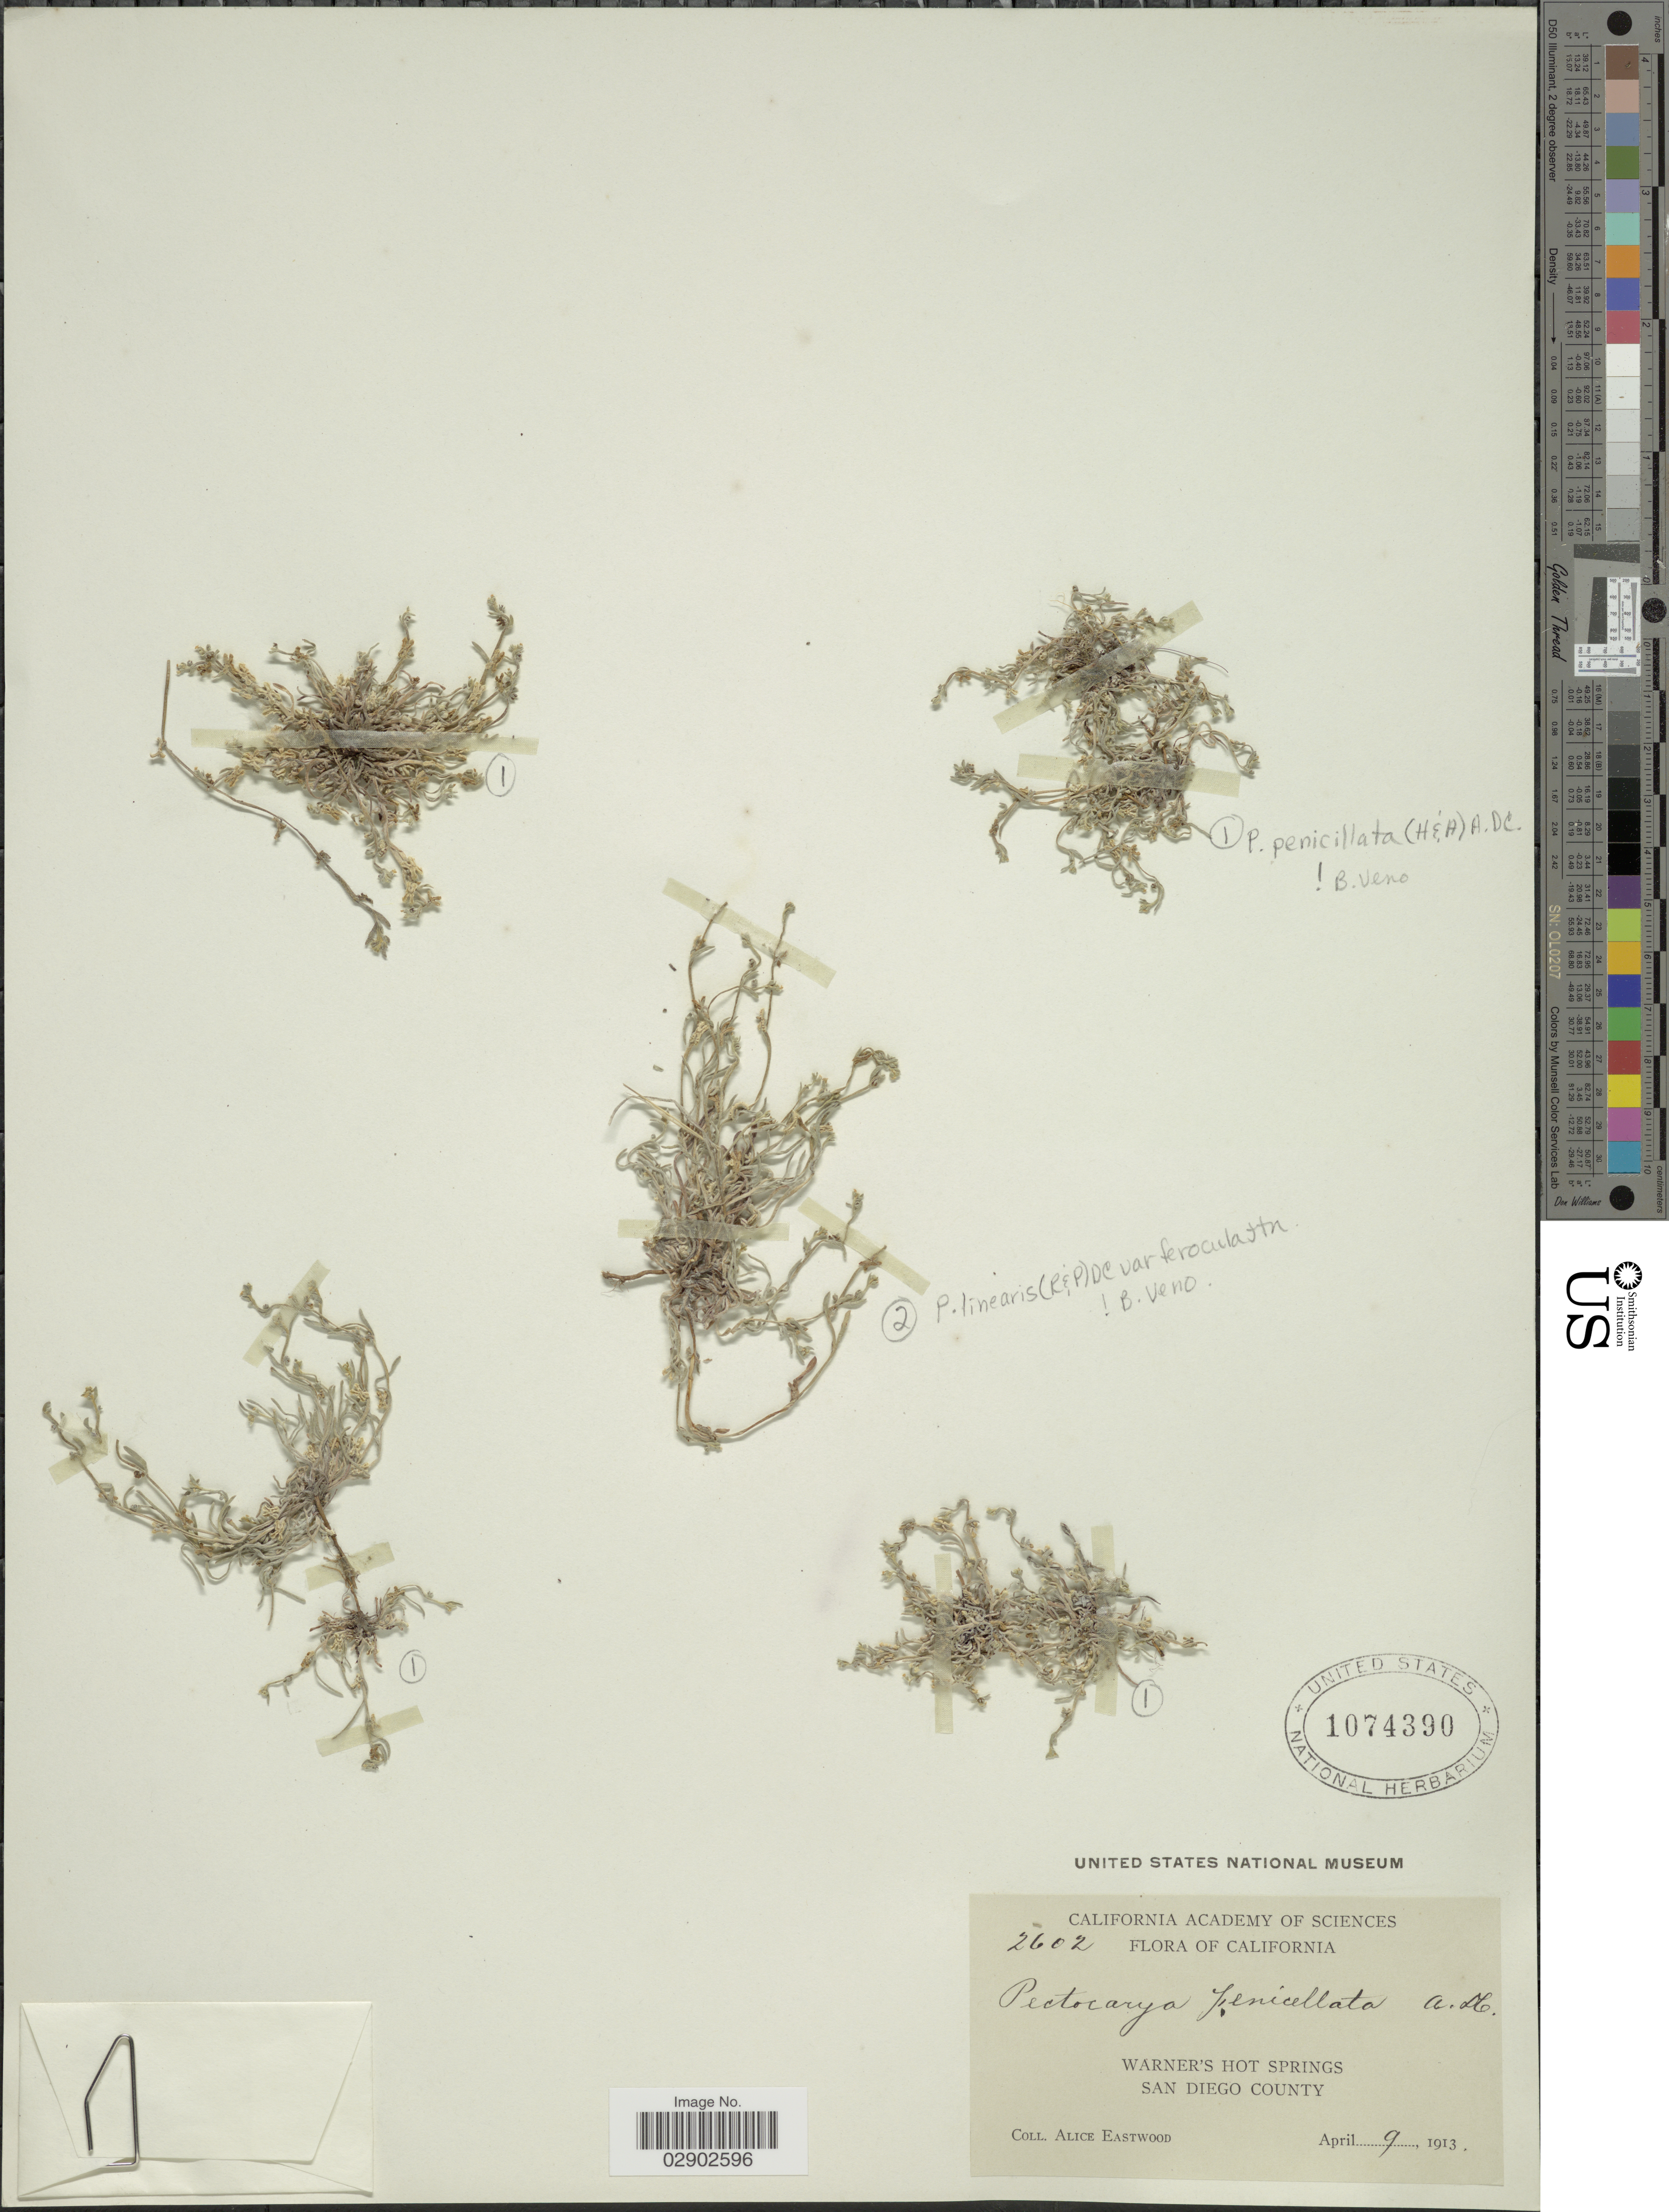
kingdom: Plantae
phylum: Tracheophyta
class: Magnoliopsida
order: Boraginales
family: Boraginaceae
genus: Pectocarya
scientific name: Pectocarya linearis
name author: (Ruiz & Pav.) DC.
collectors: A. Eastwood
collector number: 2602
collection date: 1913-04-09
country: United States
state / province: California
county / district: San Diego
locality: Warner's Hot Springs, San Diego County.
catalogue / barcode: US 1074390